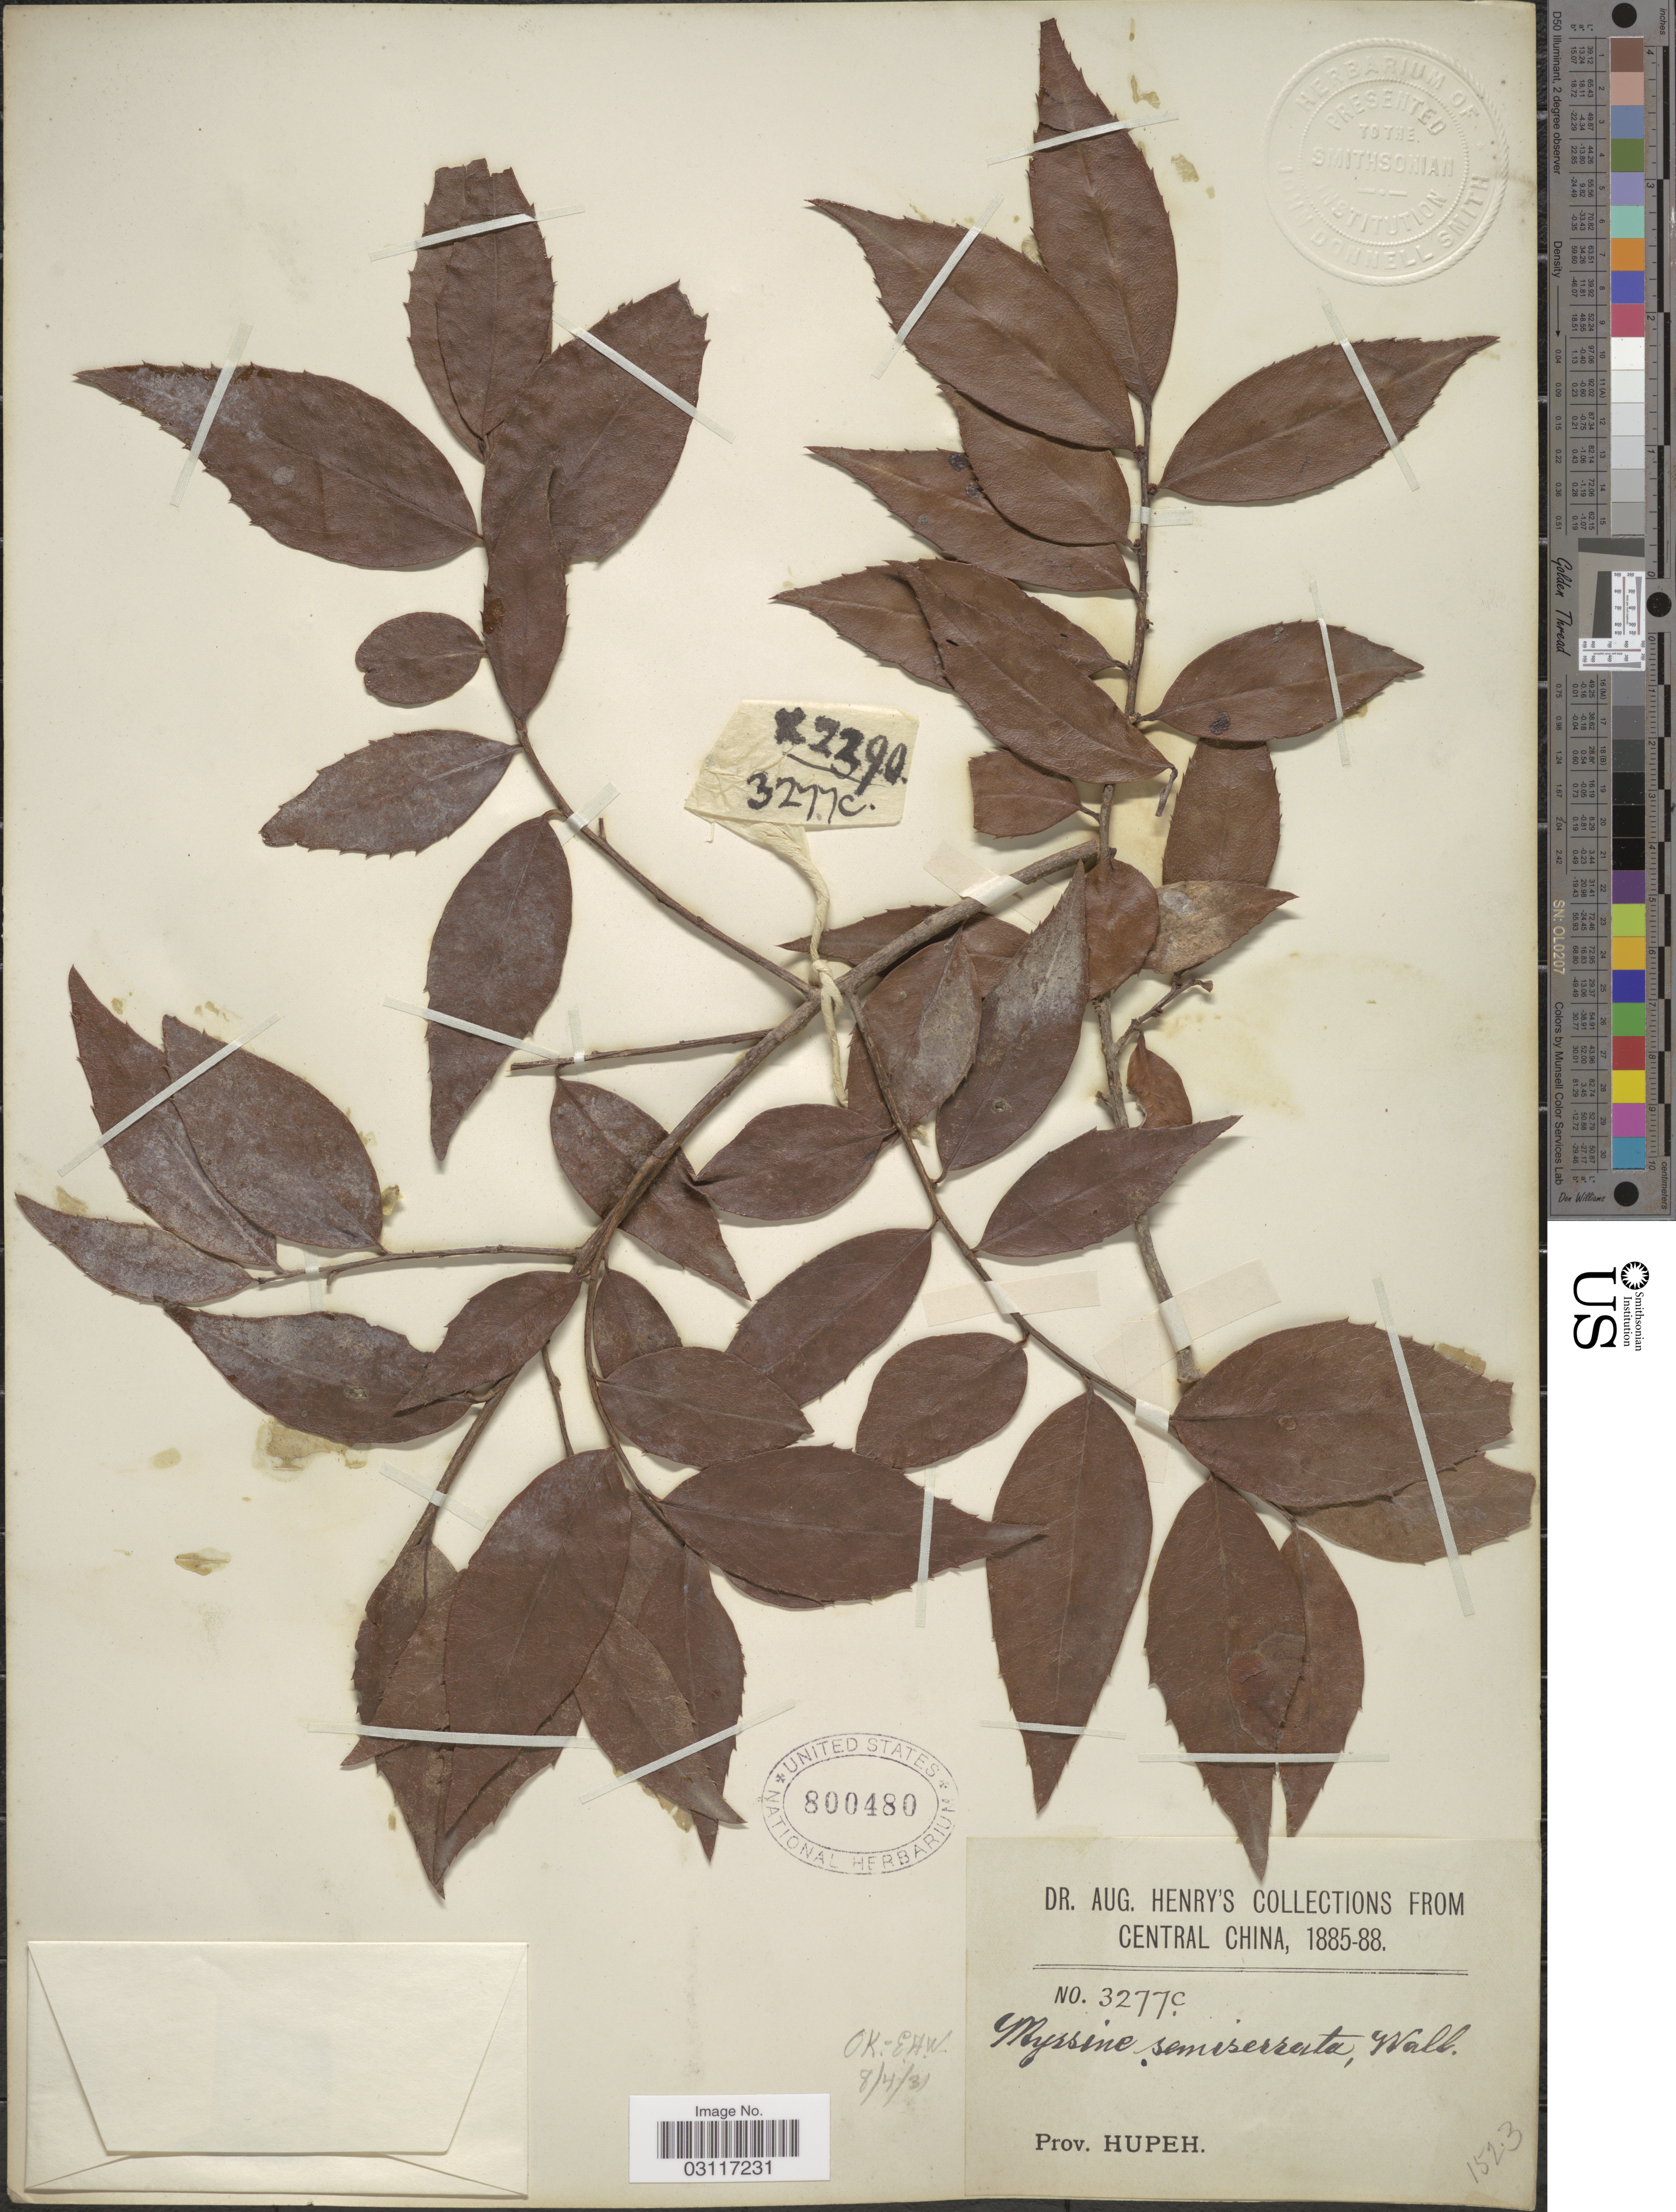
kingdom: Plantae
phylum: Tracheophyta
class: Magnoliopsida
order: Ericales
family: Primulaceae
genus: Myrsine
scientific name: Myrsine semiserrata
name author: Wall.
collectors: A. Henry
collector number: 3277 C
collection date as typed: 1888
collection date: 1885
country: China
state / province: Hubei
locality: Central China. Hupeh.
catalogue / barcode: US 800480